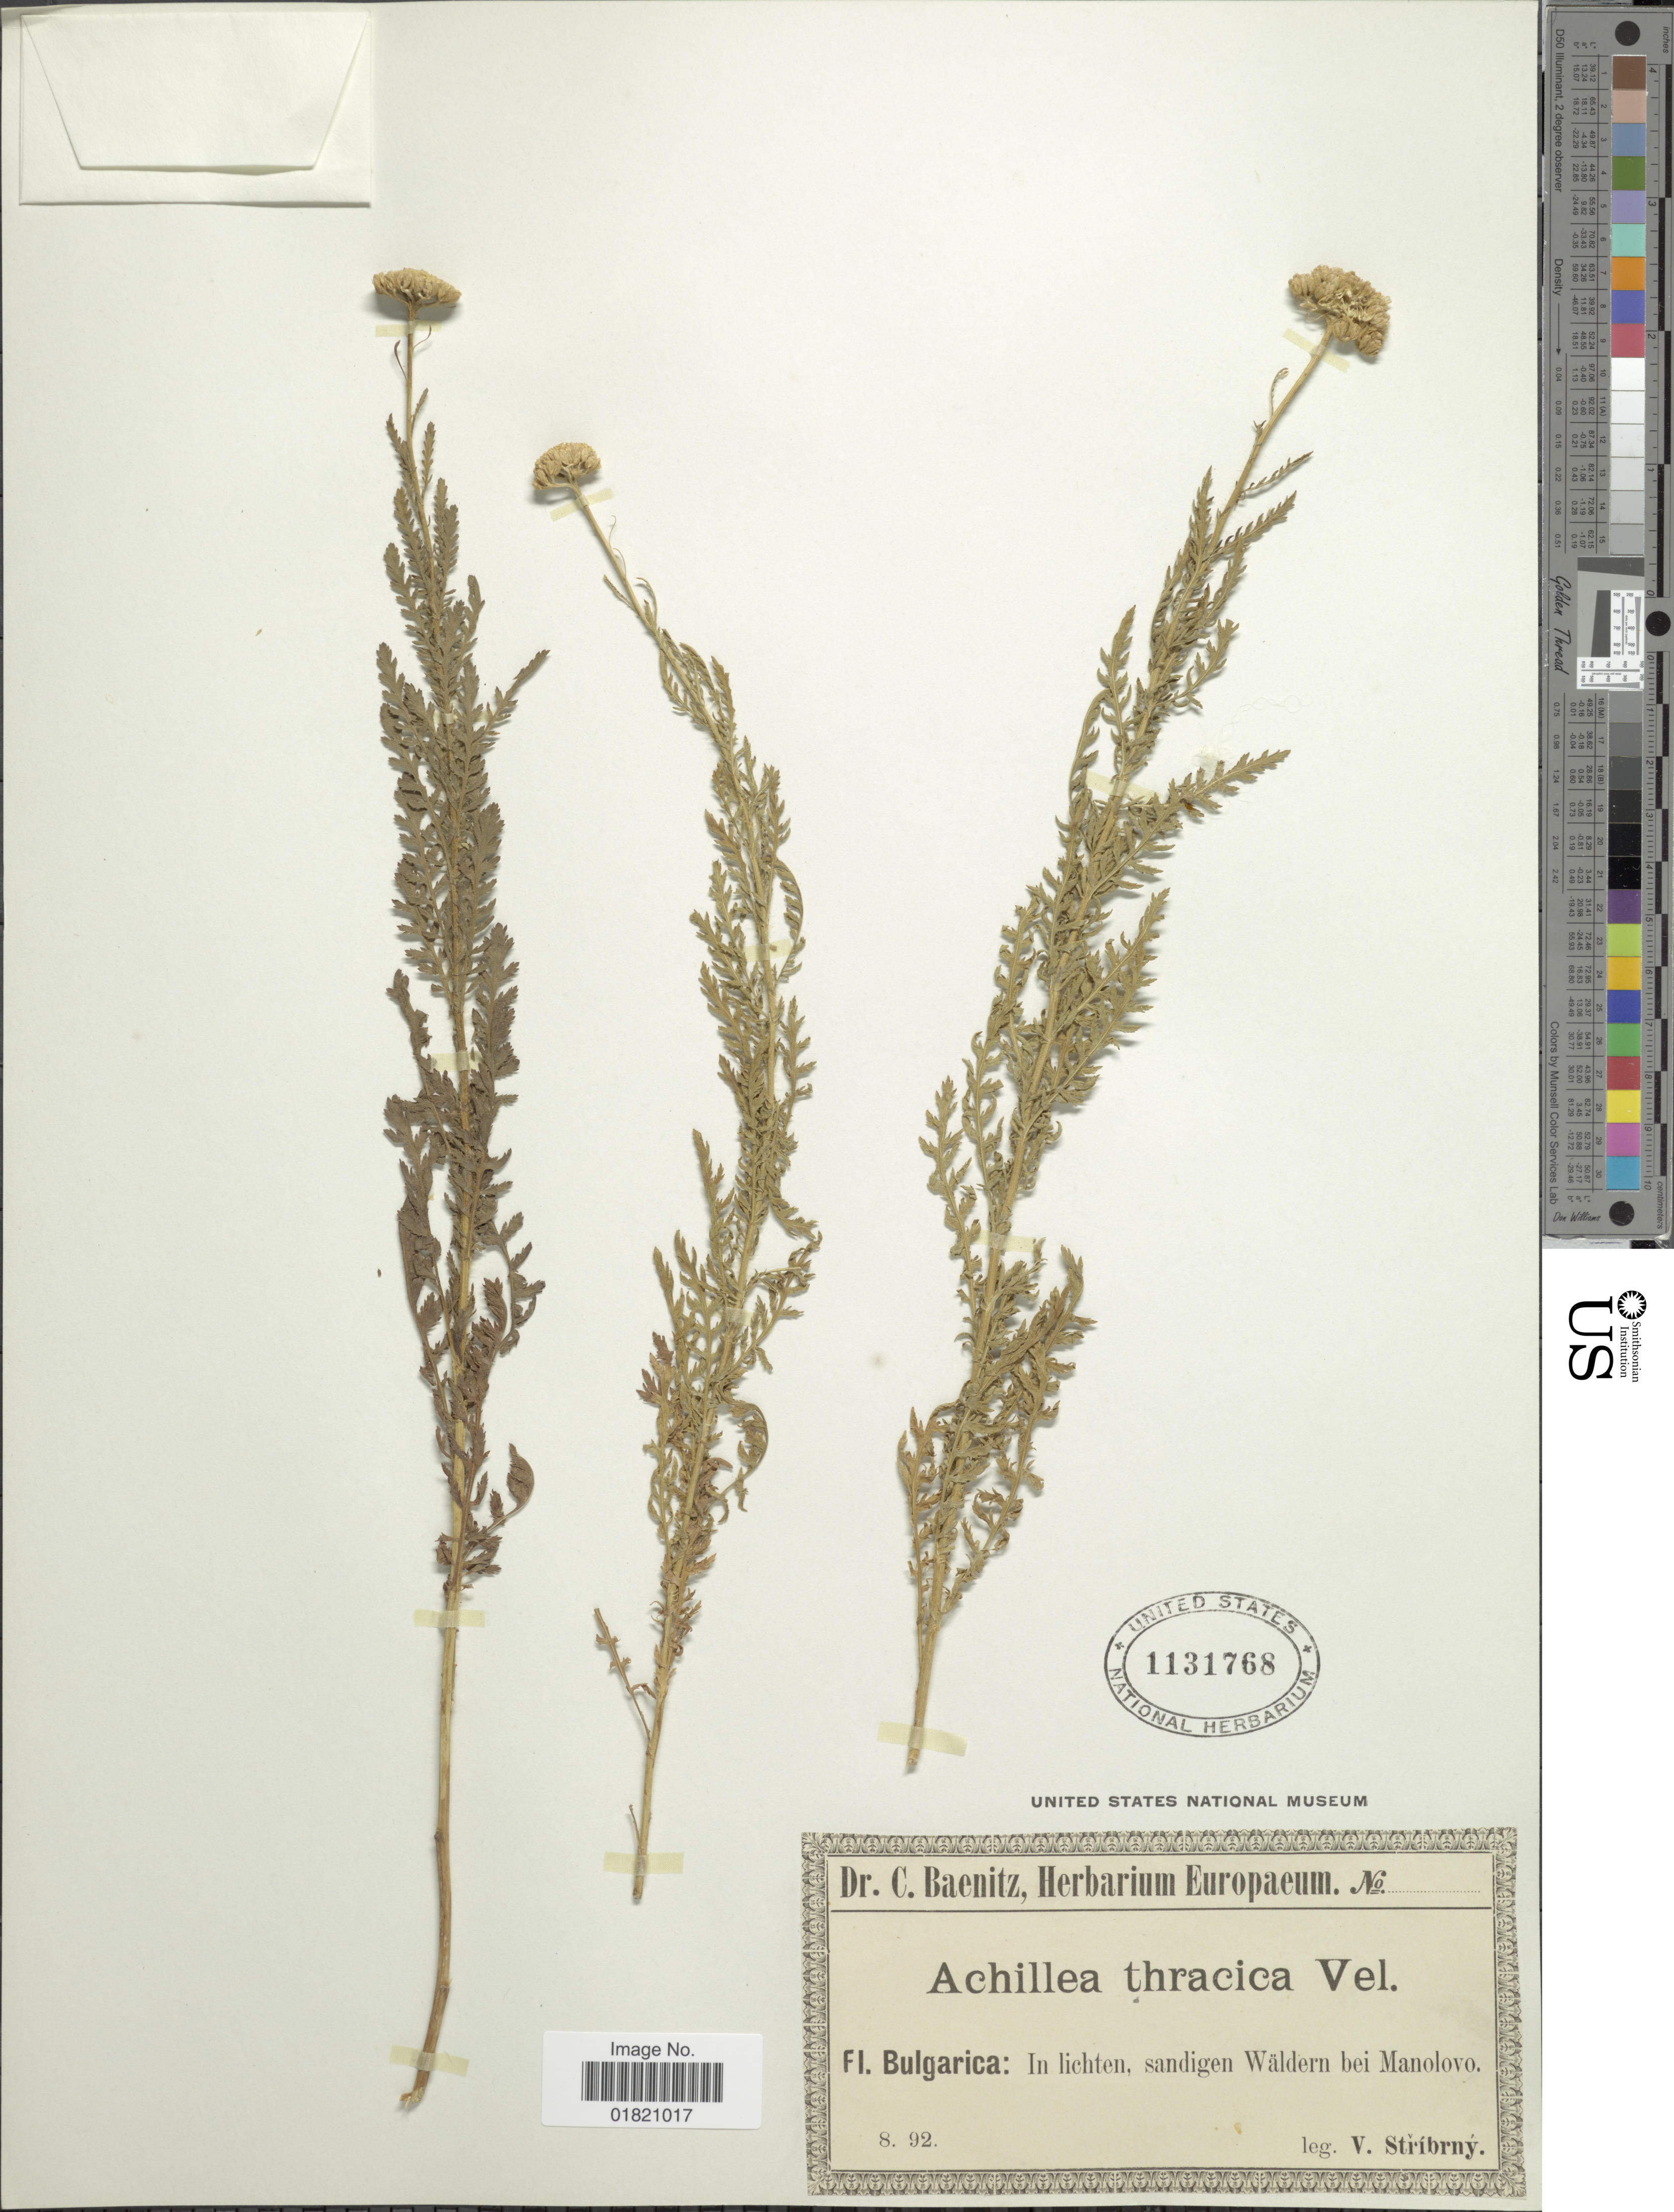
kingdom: Plantae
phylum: Tracheophyta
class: Magnoliopsida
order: Asterales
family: Asteraceae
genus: Achillea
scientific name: Achillea thracica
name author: Velen.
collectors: V. Stribrny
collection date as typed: Transcribed d/m/y: /8/92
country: Bulgaria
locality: Wäldern bei Manolovo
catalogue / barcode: US 1131768